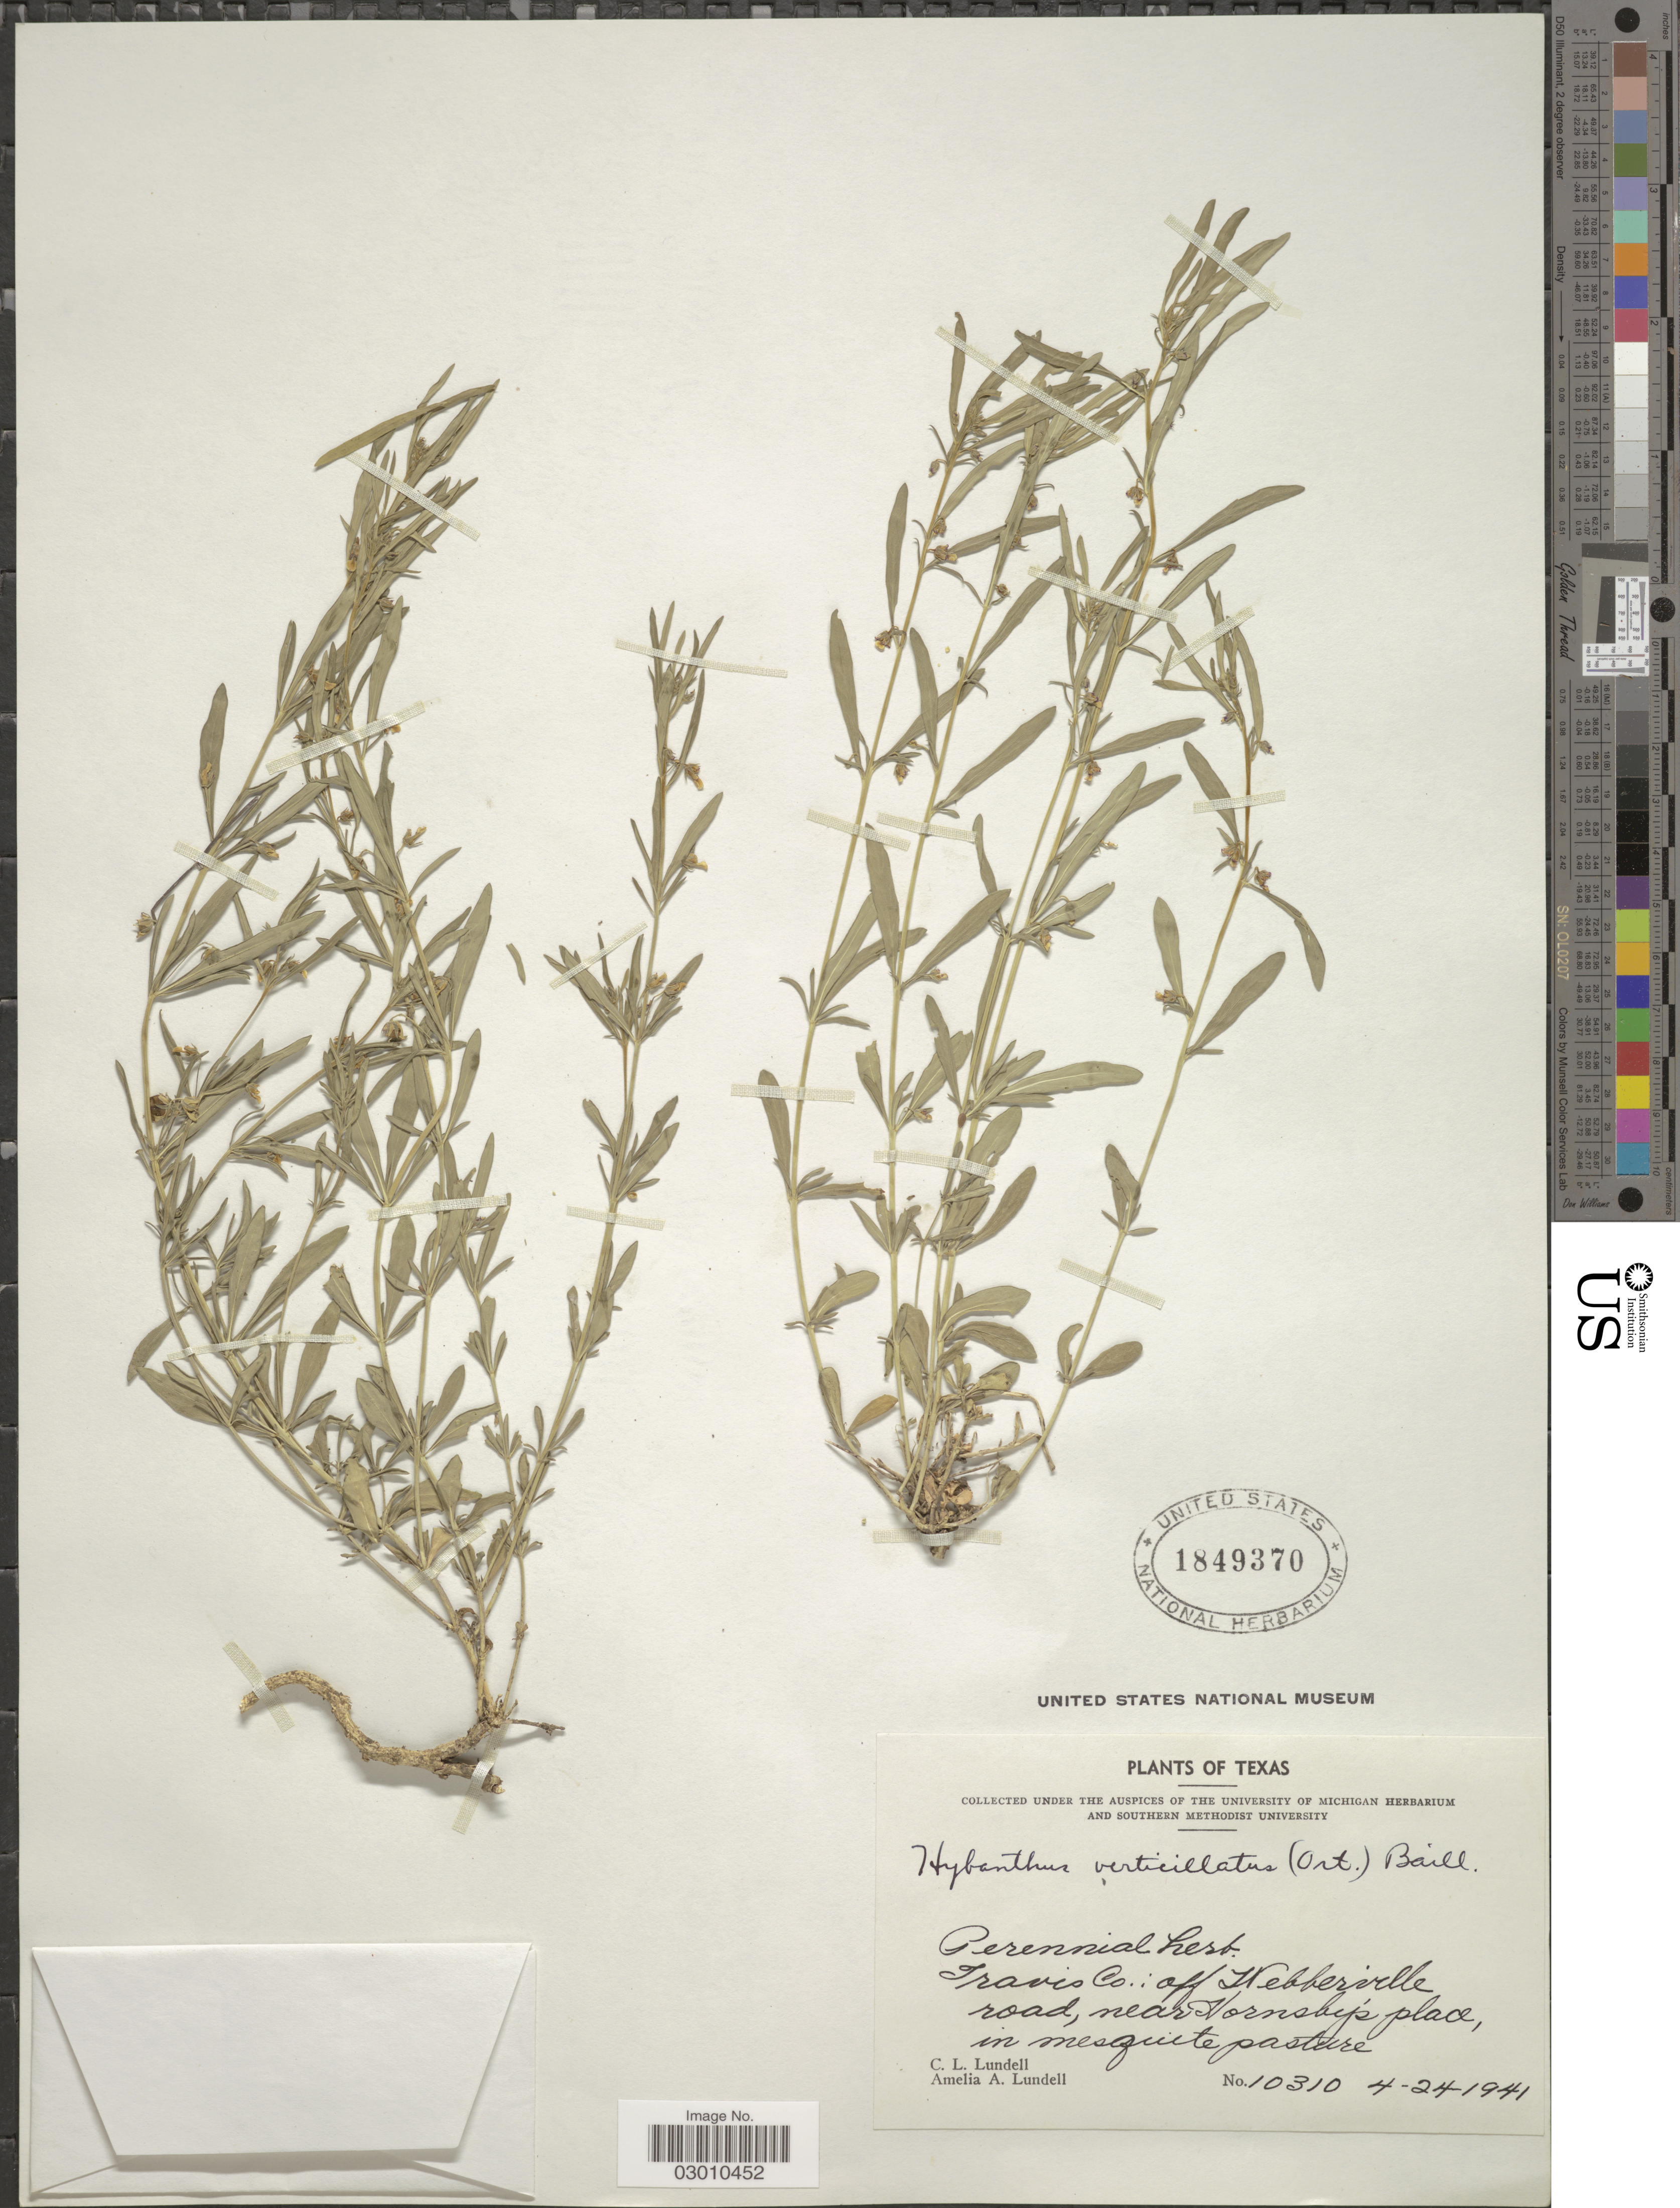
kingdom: Plantae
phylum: Tracheophyta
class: Magnoliopsida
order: Malpighiales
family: Violaceae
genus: Pombalia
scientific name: Pombalia verticillata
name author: (Ortega) Paula-Souza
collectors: C. L. Lundell & A. A. Lundell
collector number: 10310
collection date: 1941-04-24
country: United States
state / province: Texas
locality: Travis Co.: off Webberville road, near Hornship place.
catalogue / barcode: US 1849370